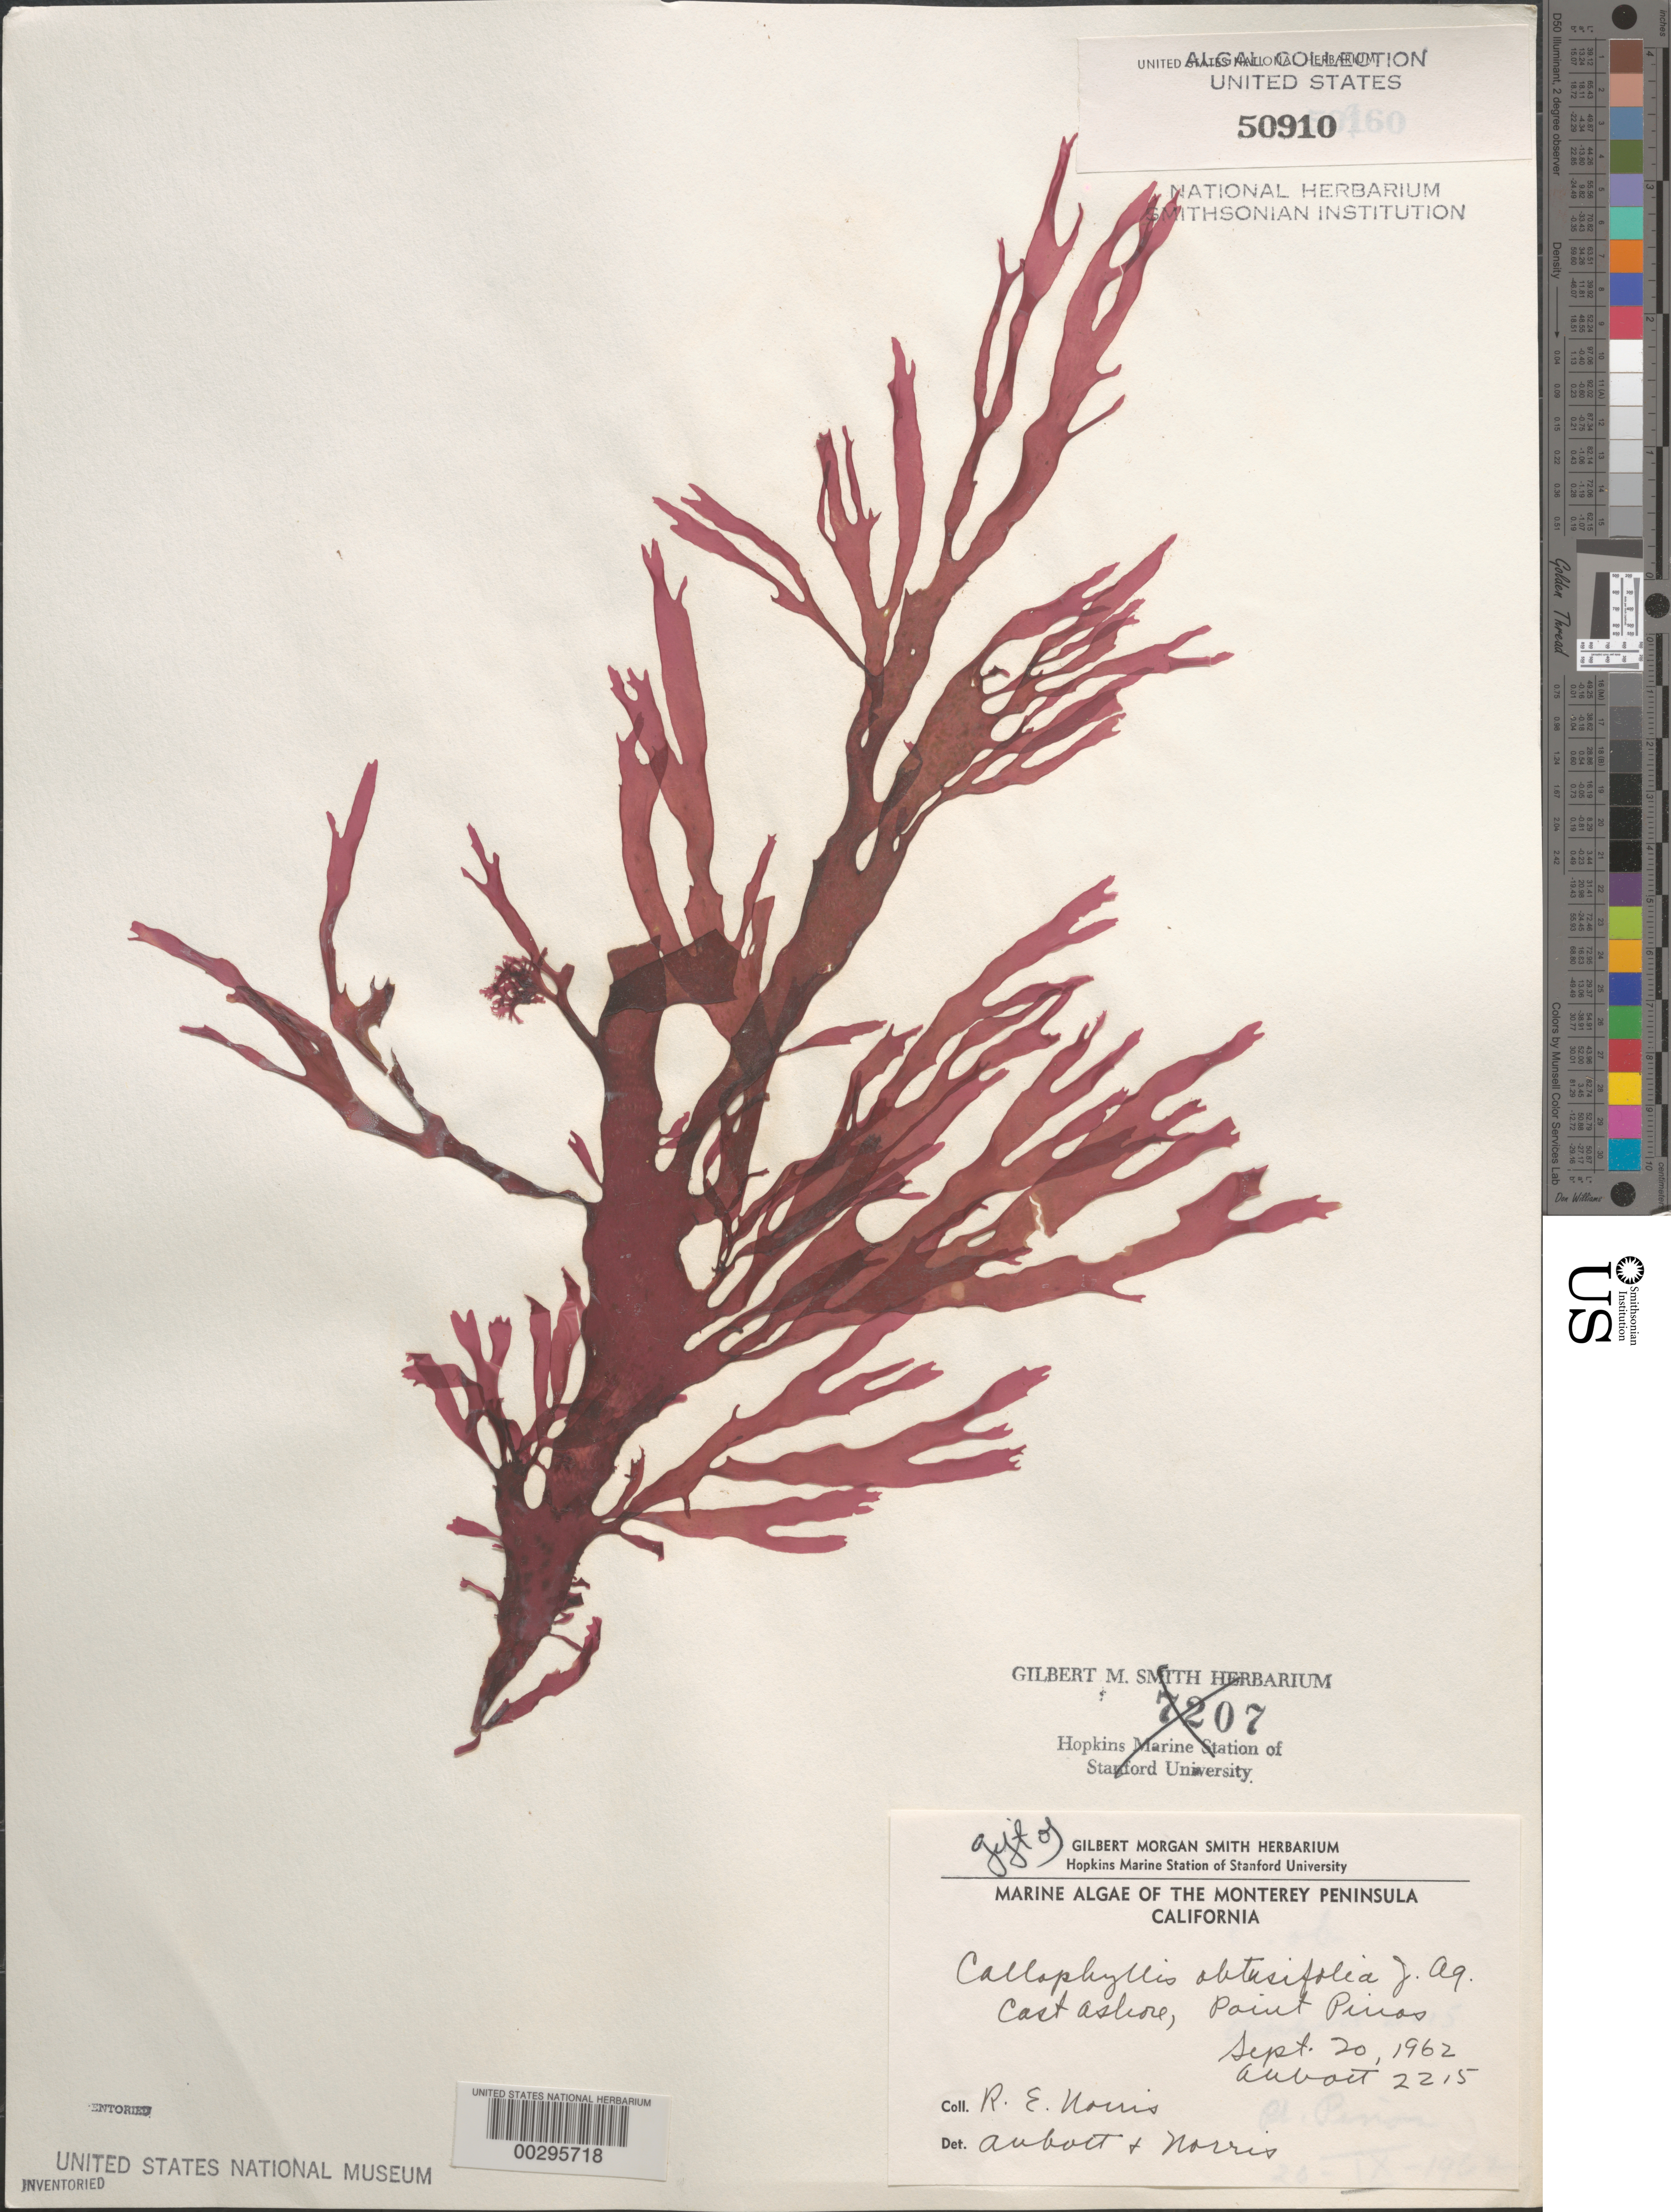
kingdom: Plantae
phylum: Rhodophyta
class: Florideophyceae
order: Gigartinales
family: Kallymeniaceae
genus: Callophyllis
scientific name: Callophyllis obtusifolia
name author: J. Agardh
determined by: Abbott, I. A.; Norris, R. E.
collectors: R. E. Norris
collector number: IAA 2215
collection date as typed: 20 Sep 1962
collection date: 1962-09-20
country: United States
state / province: California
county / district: Monterey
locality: Point Pinos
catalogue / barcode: US 50910